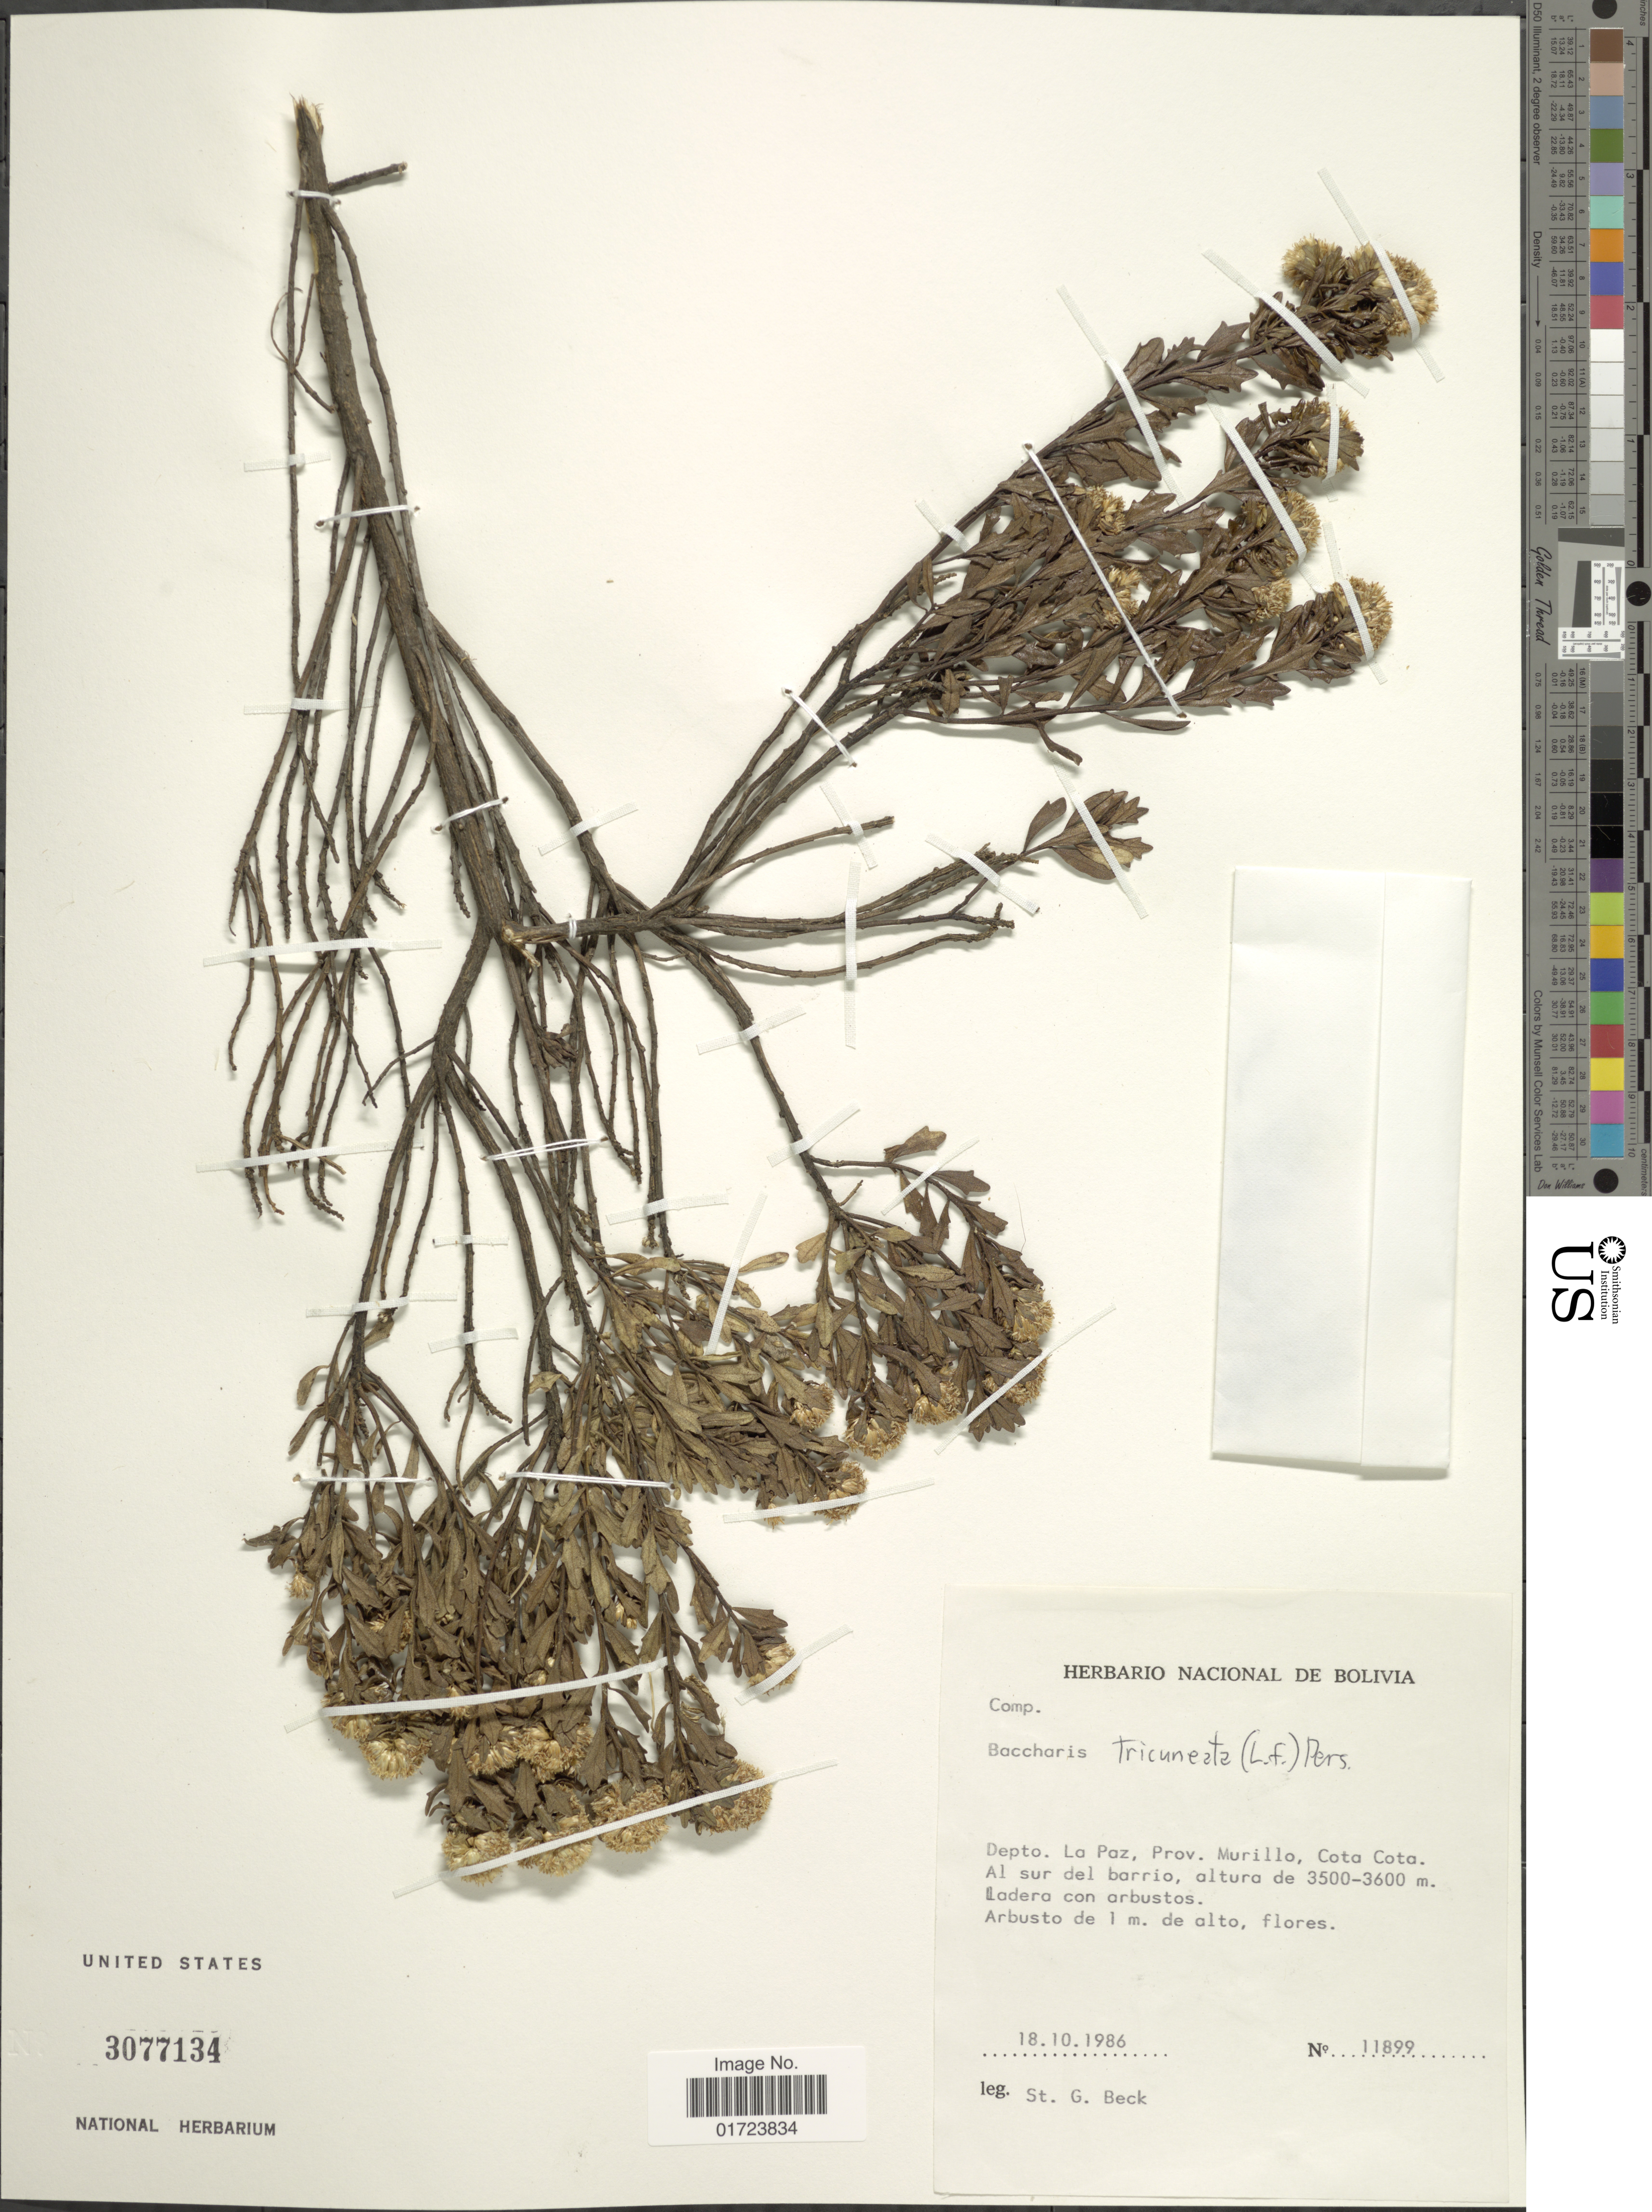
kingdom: Plantae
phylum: Tracheophyta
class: Magnoliopsida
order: Asterales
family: Asteraceae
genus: Baccharis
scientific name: Baccharis tricuneata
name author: (L. f.) Pers.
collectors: S. G. Beck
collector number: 11899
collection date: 1986-10-18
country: Bolivia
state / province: La Paz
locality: Depto. La Paz. Prov. Murillo. Cota Cota. Al sur del barrio.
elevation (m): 3500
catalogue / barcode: US 3077134